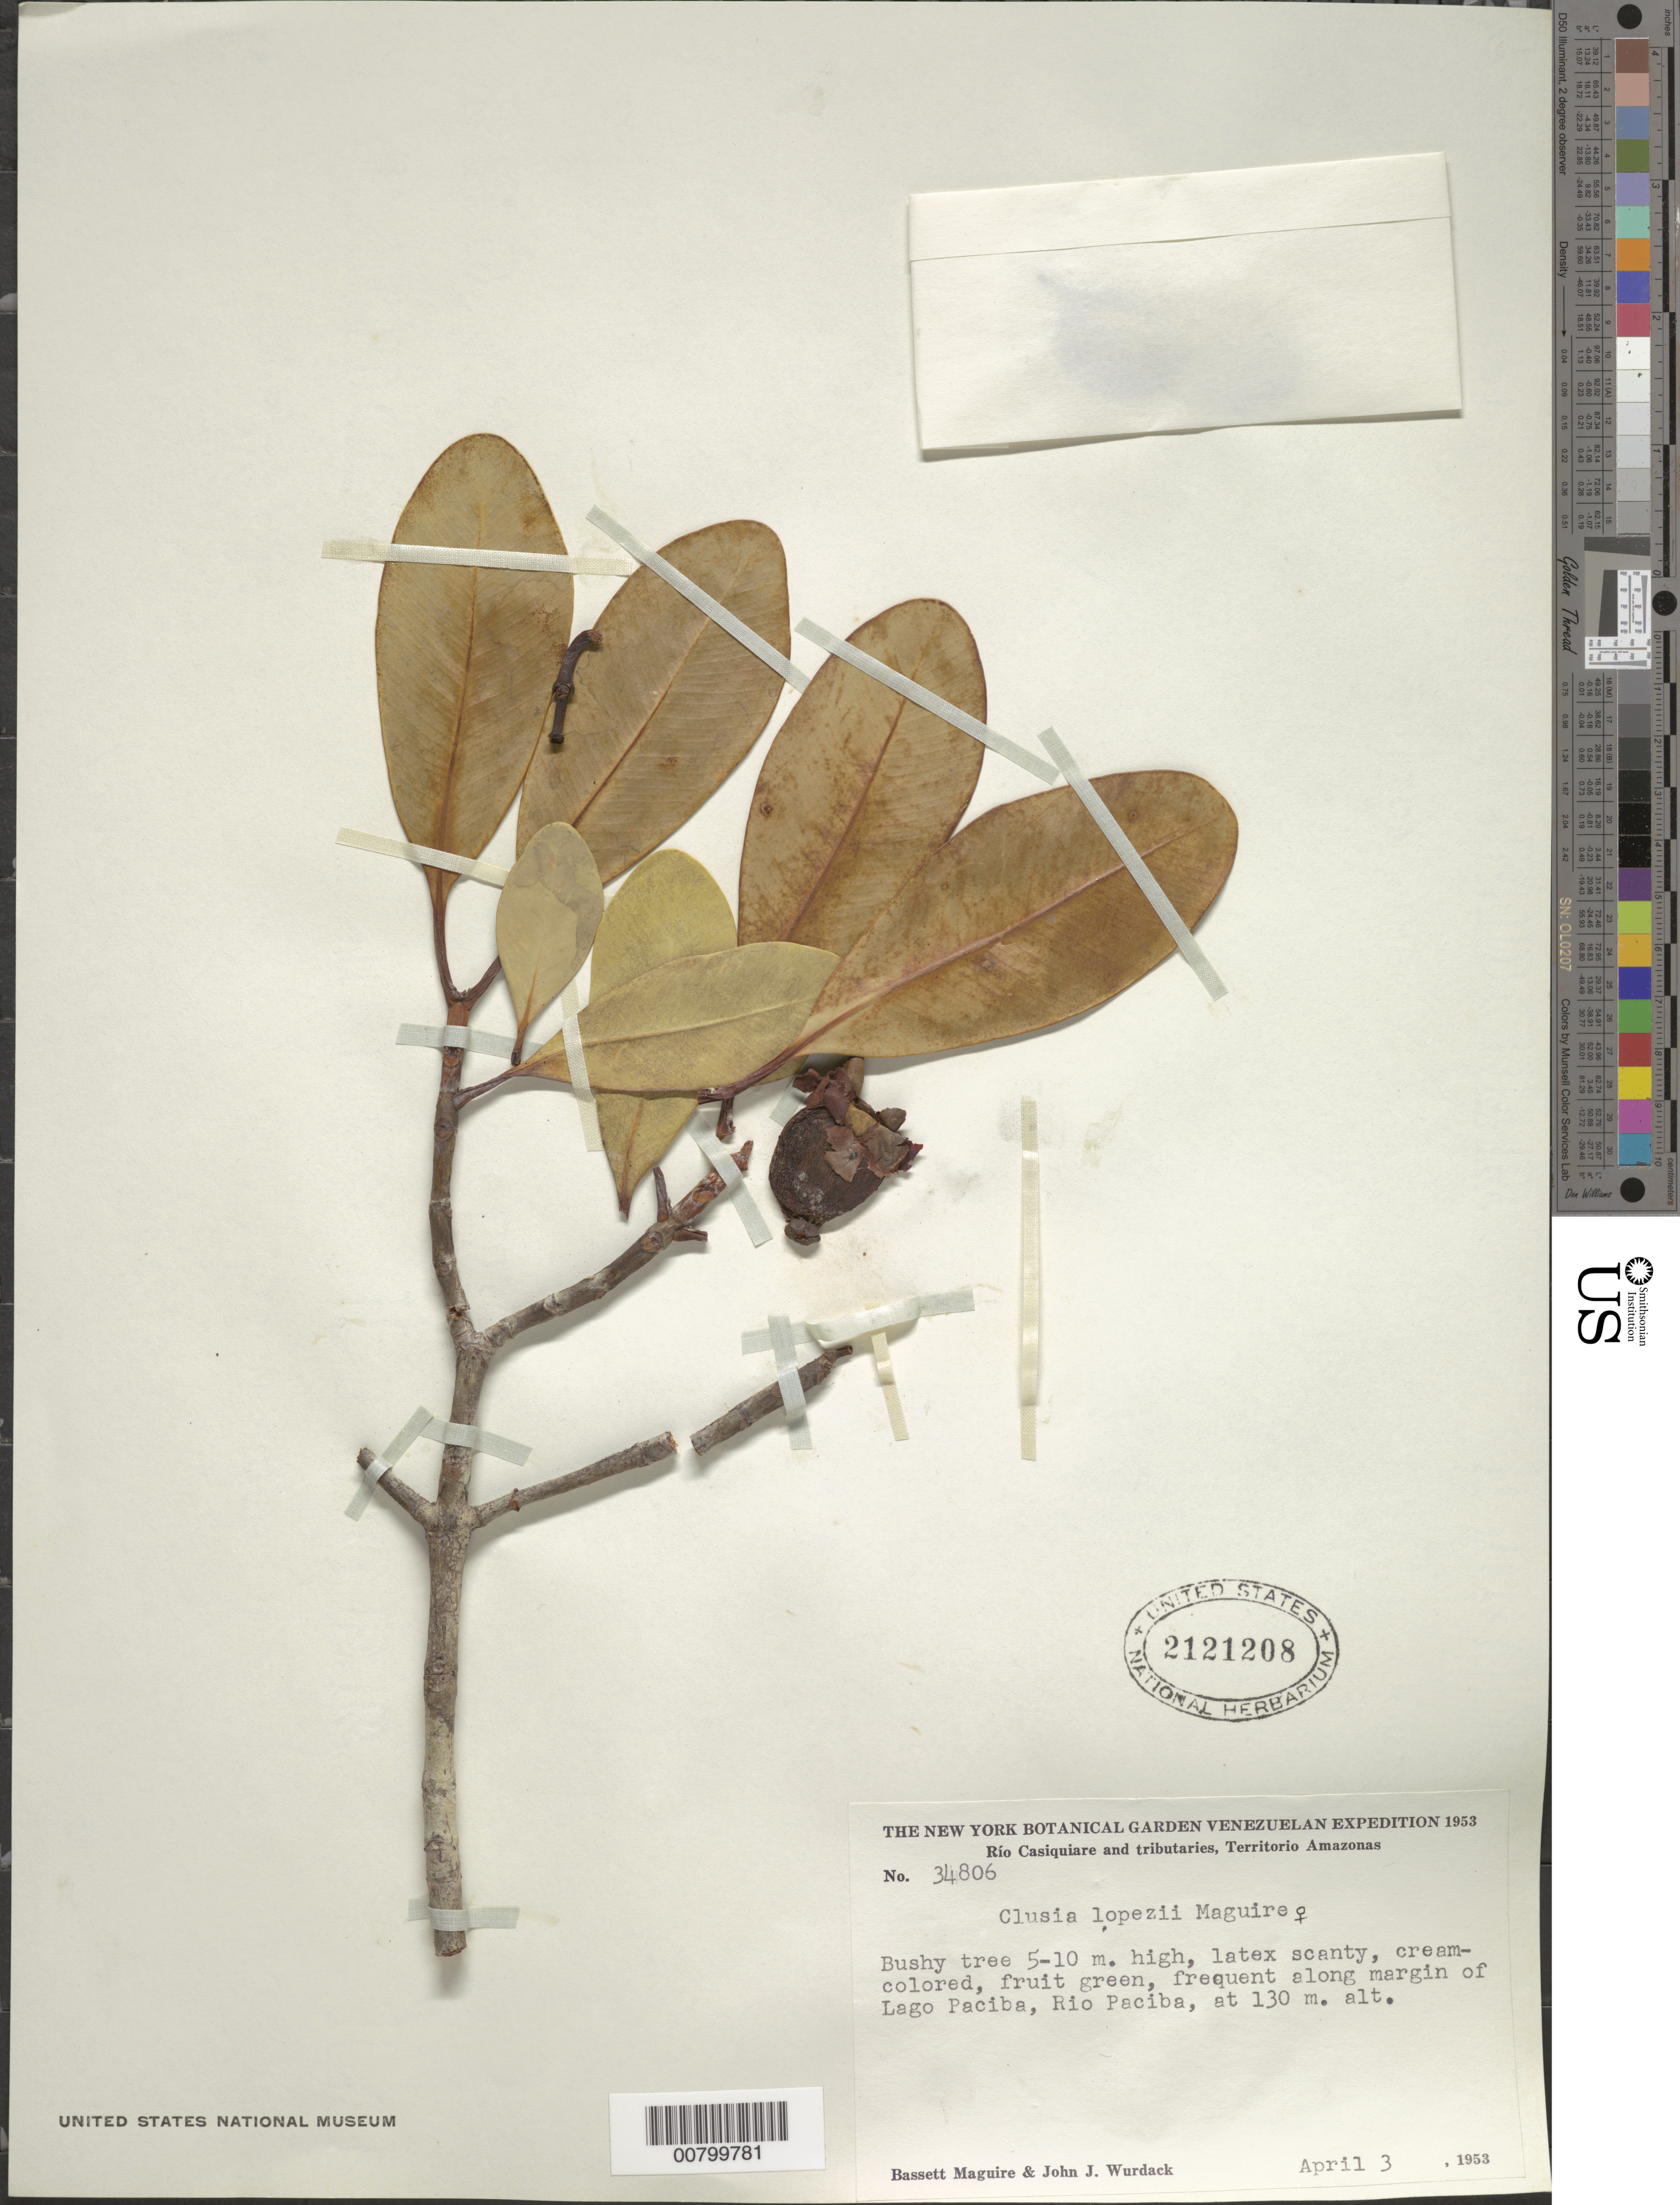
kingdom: Plantae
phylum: Tracheophyta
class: Magnoliopsida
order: Malpighiales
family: Clusiaceae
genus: Clusia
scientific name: Clusia lopezii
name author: Maguire in R.E. Schult.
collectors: B. Maguire & J. J. Wurdack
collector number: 34806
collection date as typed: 3-Apr-53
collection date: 1953-04-03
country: Venezuela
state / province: Amazonas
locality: Río Casiquiare, Lago Paciba, Río Paciba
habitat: Around lago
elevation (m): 130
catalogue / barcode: US 2121208